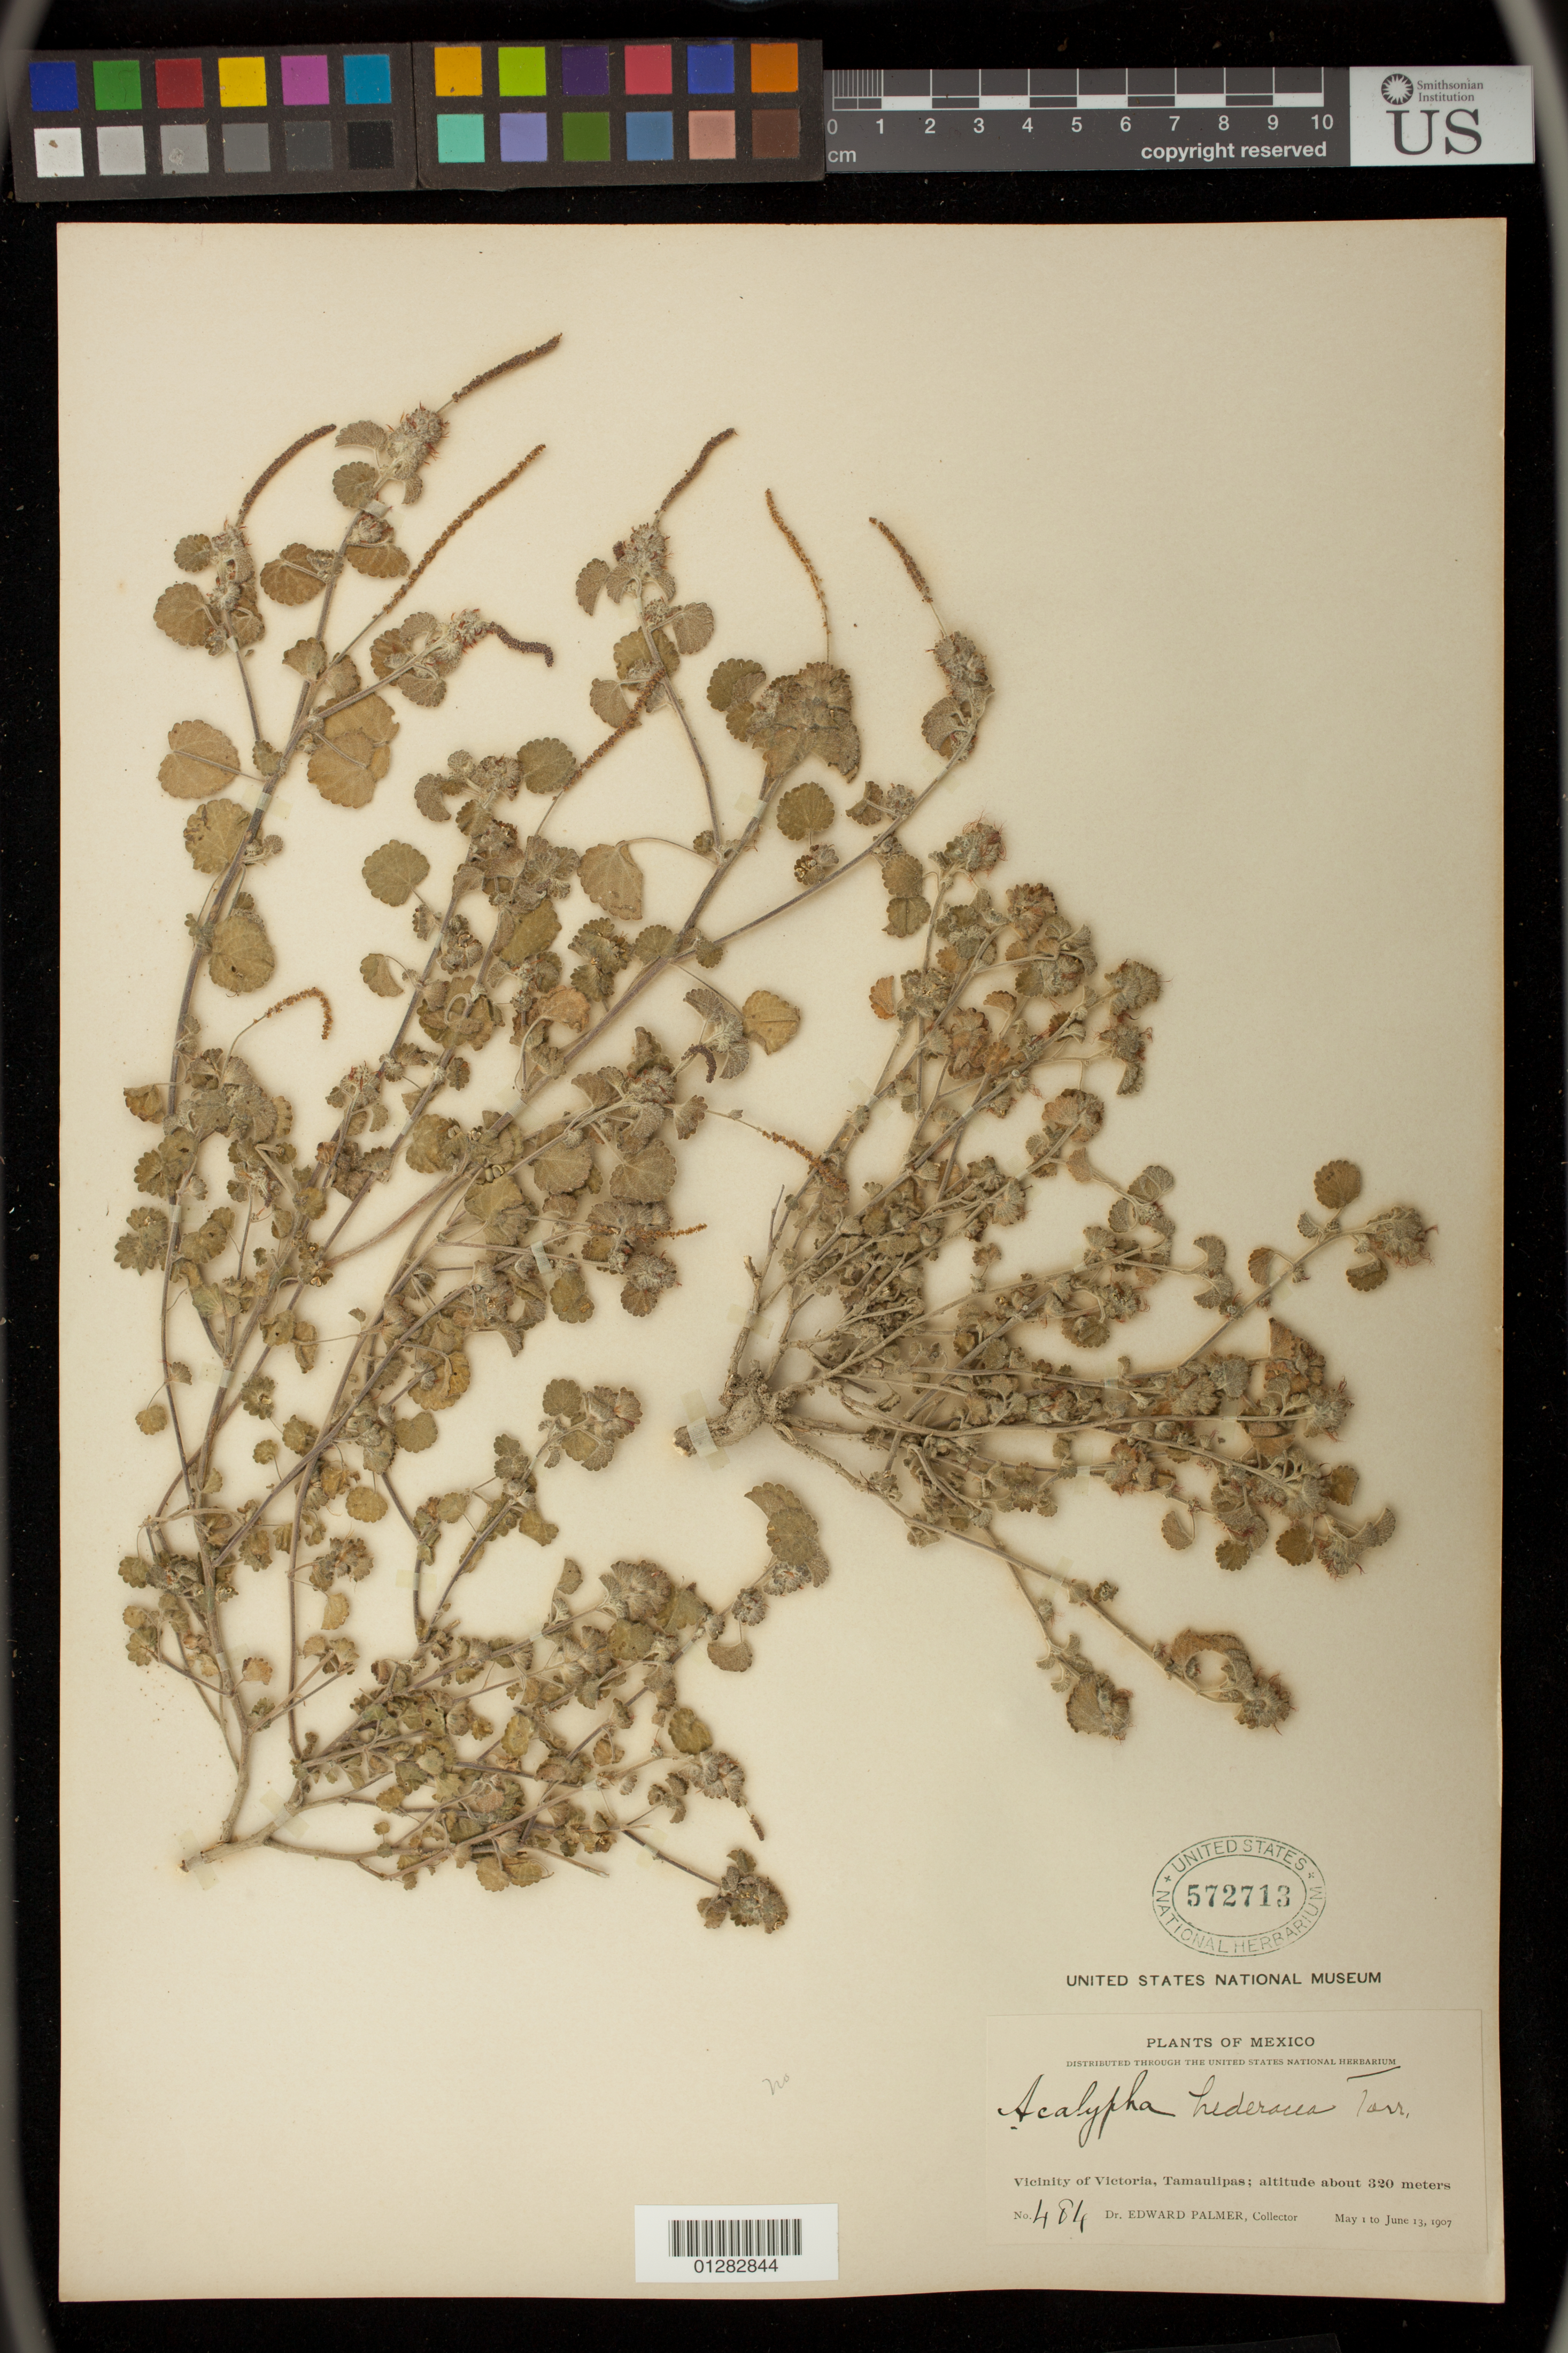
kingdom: Plantae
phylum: Tracheophyta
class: Magnoliopsida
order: Malpighiales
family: Euphorbiaceae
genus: Acalypha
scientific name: Acalypha sp.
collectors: E. Palmer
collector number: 484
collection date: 1907-05-01/1907-06-13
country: Mexico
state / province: Tamaulipas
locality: Vicinity of Victoria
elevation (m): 98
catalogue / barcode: US 572713